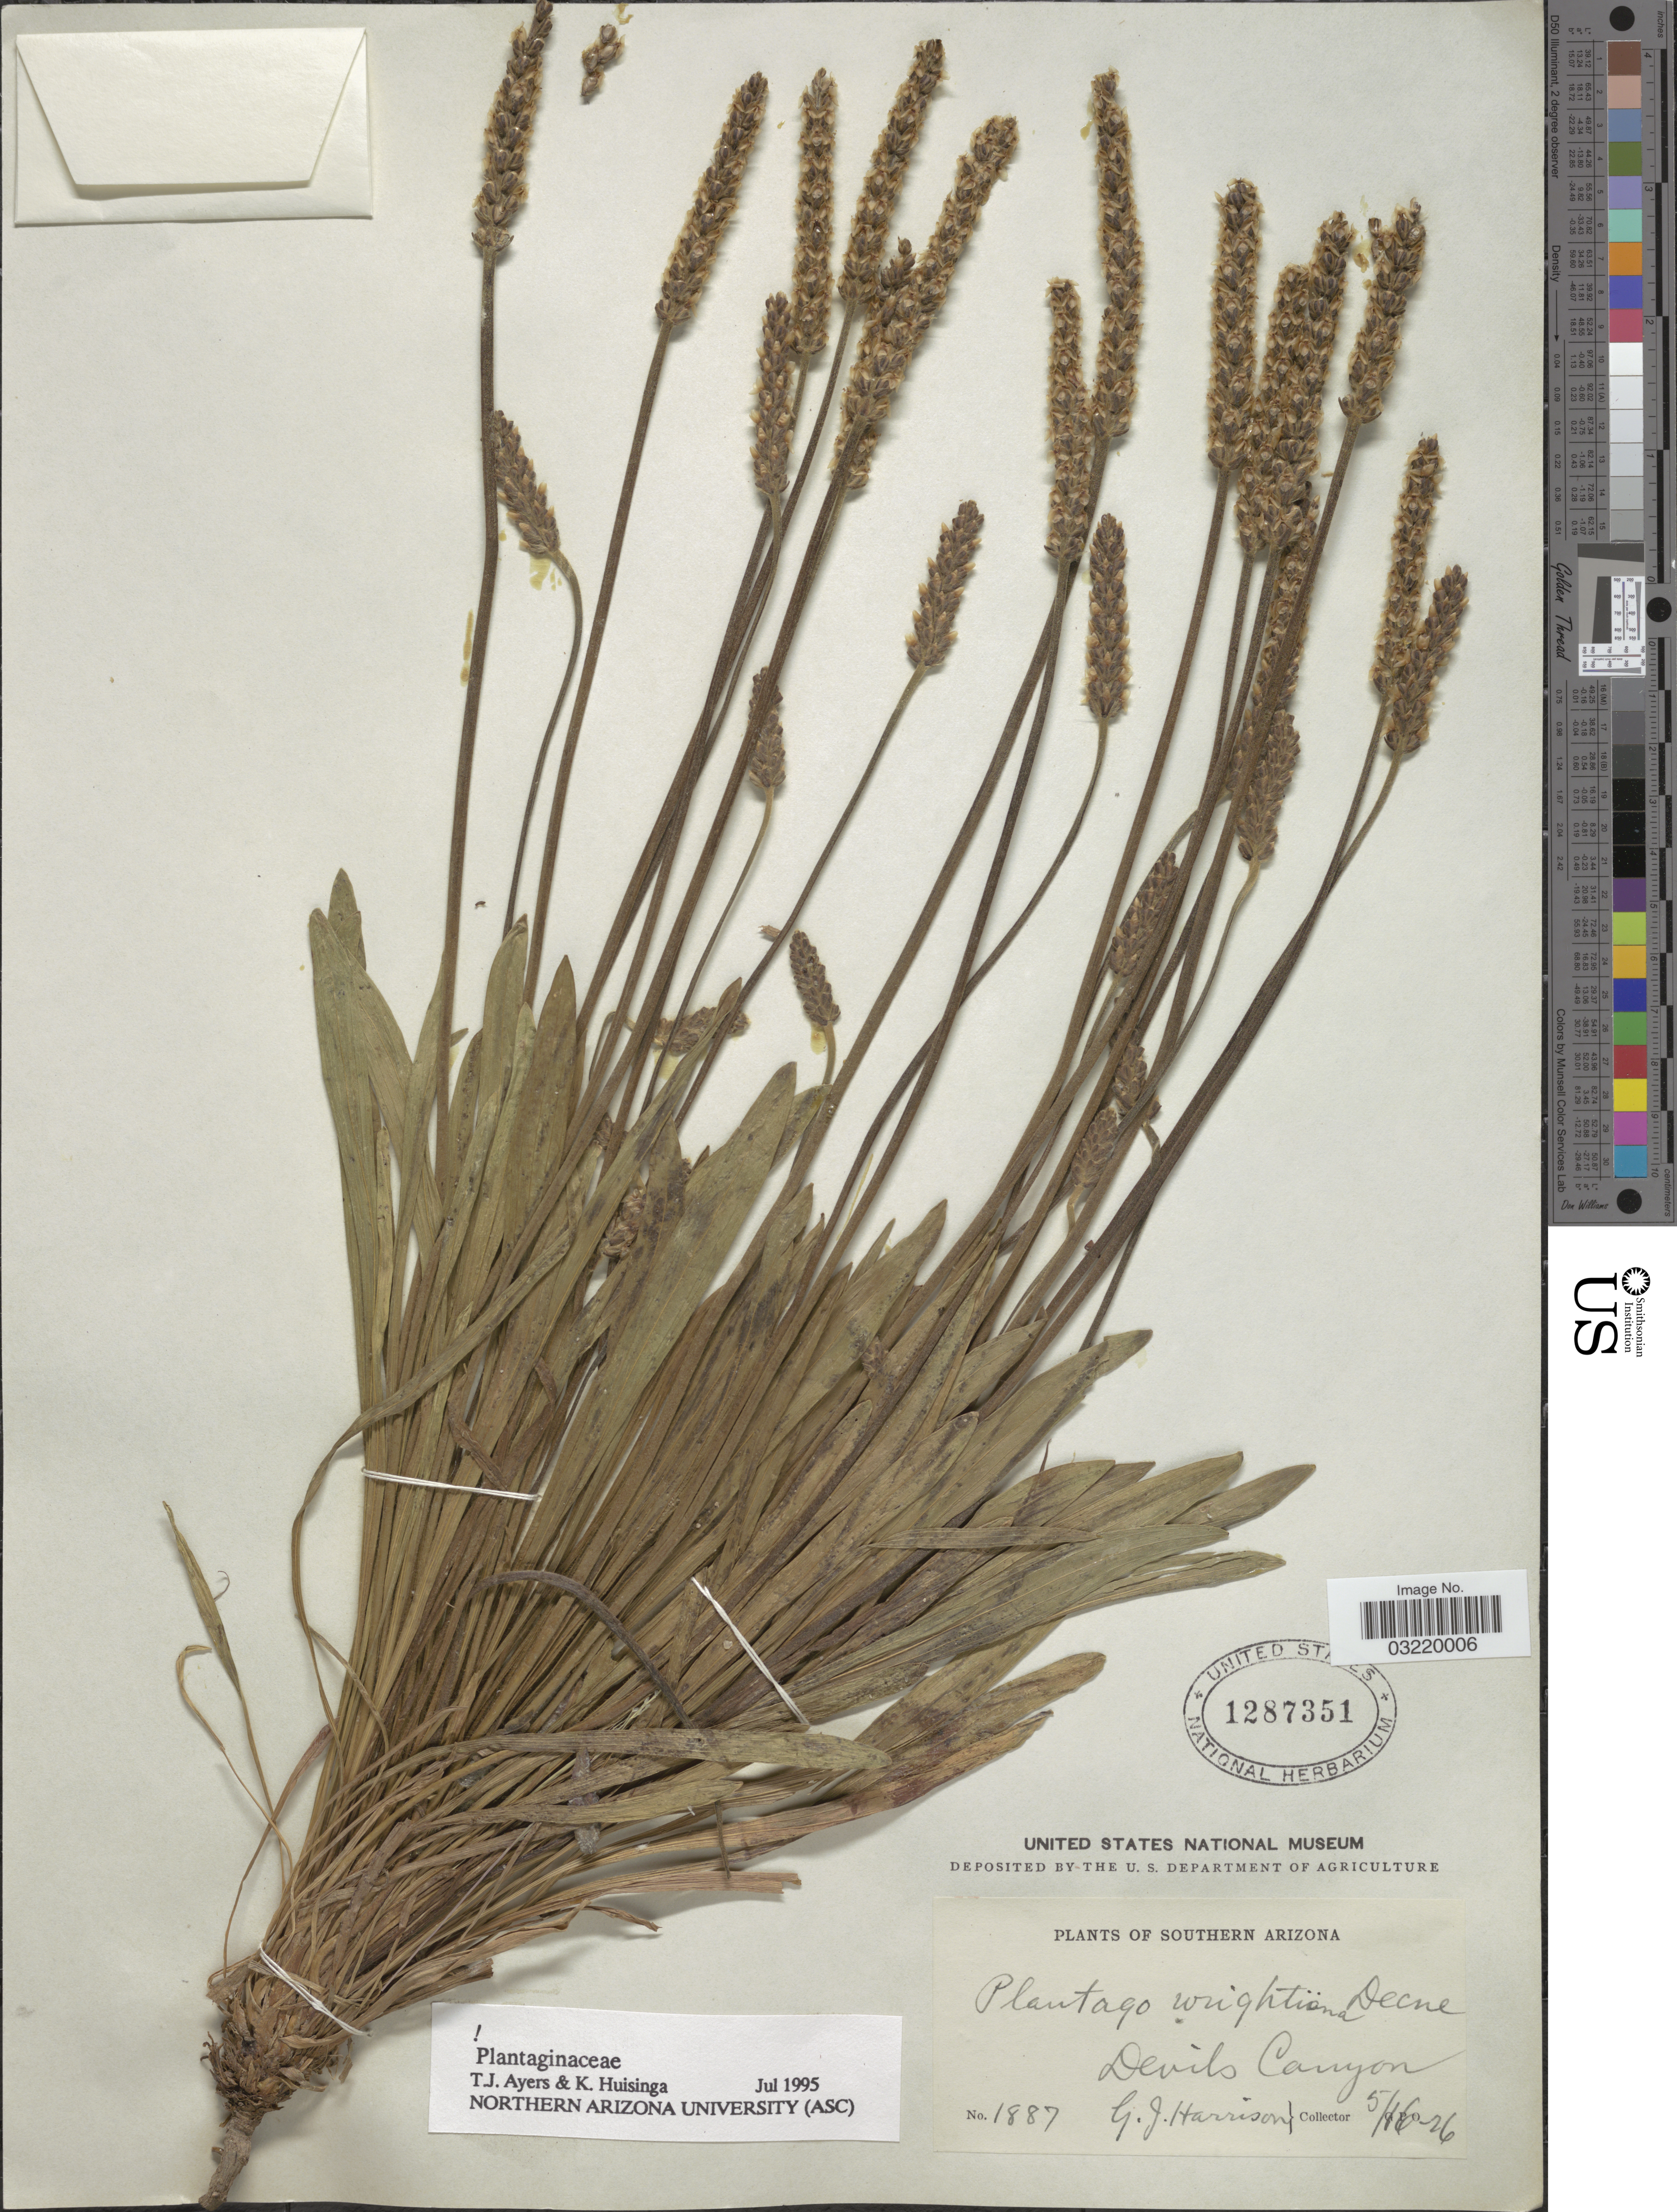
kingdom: Plantae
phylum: Tracheophyta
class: Magnoliopsida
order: Lamiales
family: Plantaginaceae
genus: Plantago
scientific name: Plantago wrightiana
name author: Decne. ex A. DC.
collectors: G. J. Harrison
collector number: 1887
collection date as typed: Transcribed d/m/y: 16/5/26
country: United States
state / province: Arizona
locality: Southern Arizona. Devils Canyon.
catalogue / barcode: US 1287351